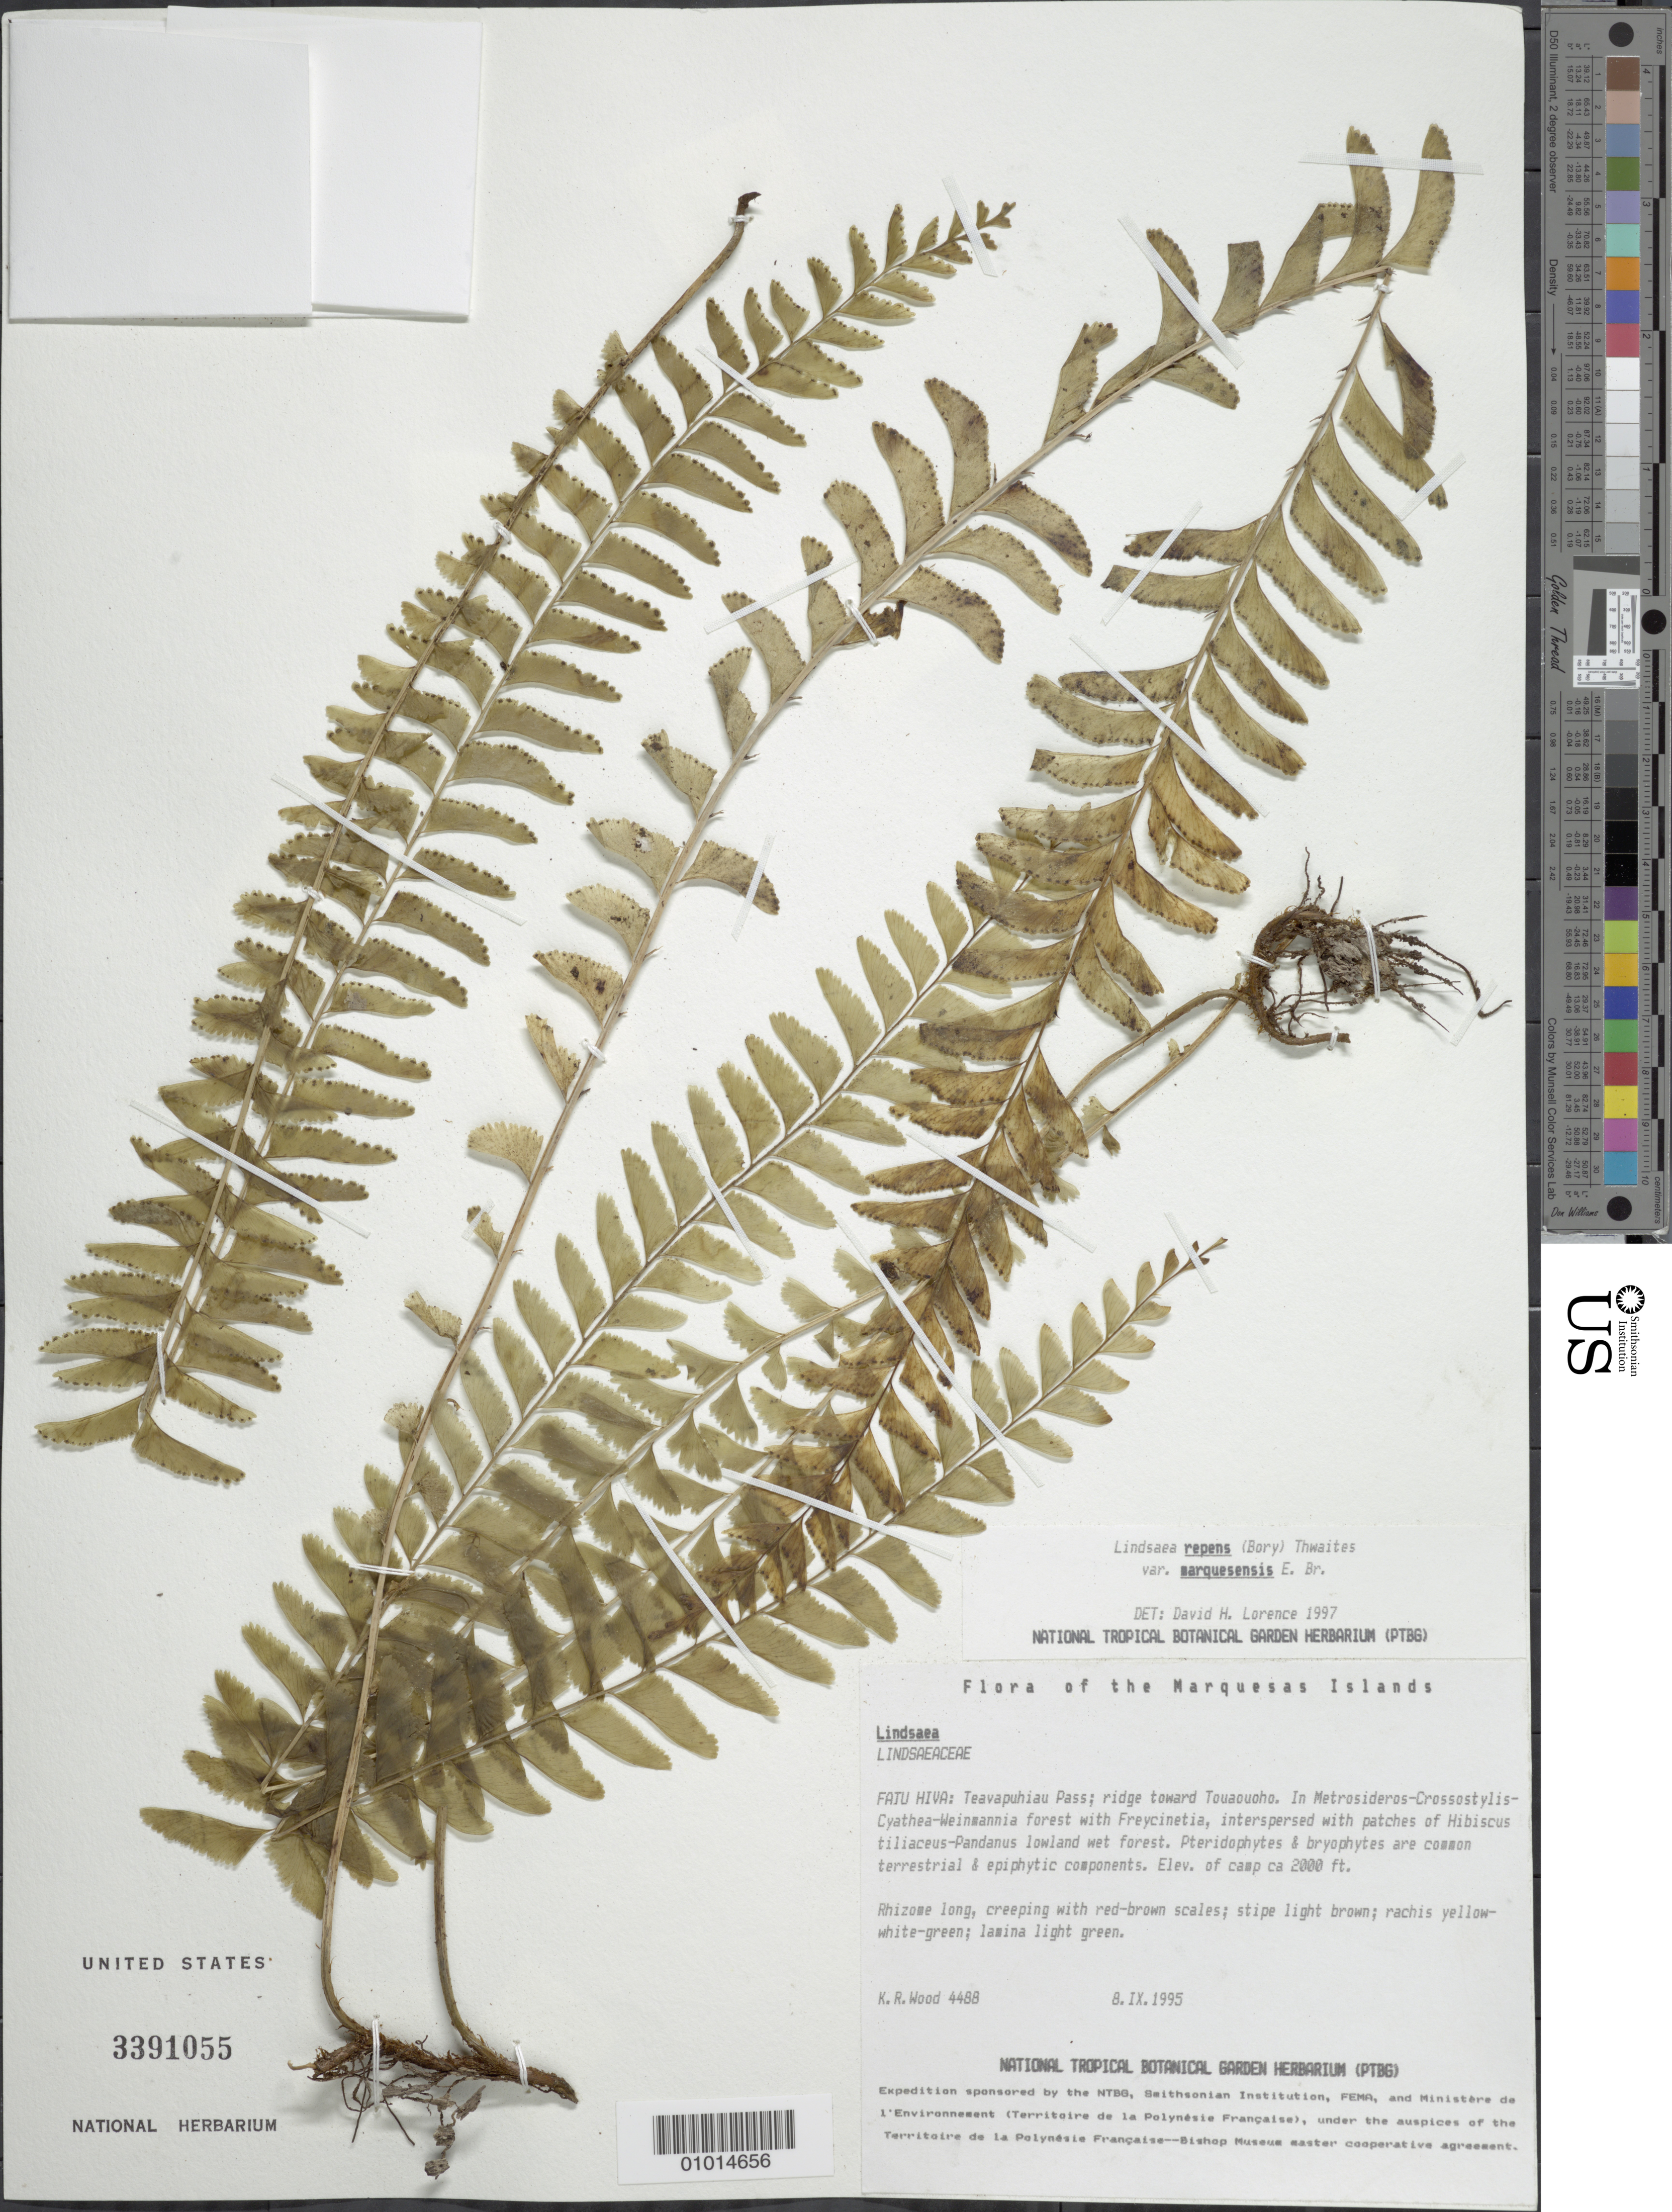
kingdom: Plantae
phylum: Tracheophyta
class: Polypodiopsida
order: Polypodiales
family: Lindsaeaceae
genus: Lindsaea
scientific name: Lindsaea repens var. marquesensis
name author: E.D. Br.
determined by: Lorence, David H., (PTBG), National Tropical Botanical Garden (UNITED STATES)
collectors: K. R. Wood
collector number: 4488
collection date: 1995-09-08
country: French Polynesia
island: Fatu Hiva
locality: Teavapuhiau Pass, ridge toward Touaouoho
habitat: Metrosideros - Crossostylis - Cyathea - Weinmannia w/ Freycinetia; interspersed w/ Hibiscus tiliaceus - Pandanus lowland wet forest; pteridophytes & bryophytes are common terrestrial & epiphytic components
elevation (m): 610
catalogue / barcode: US 3391055